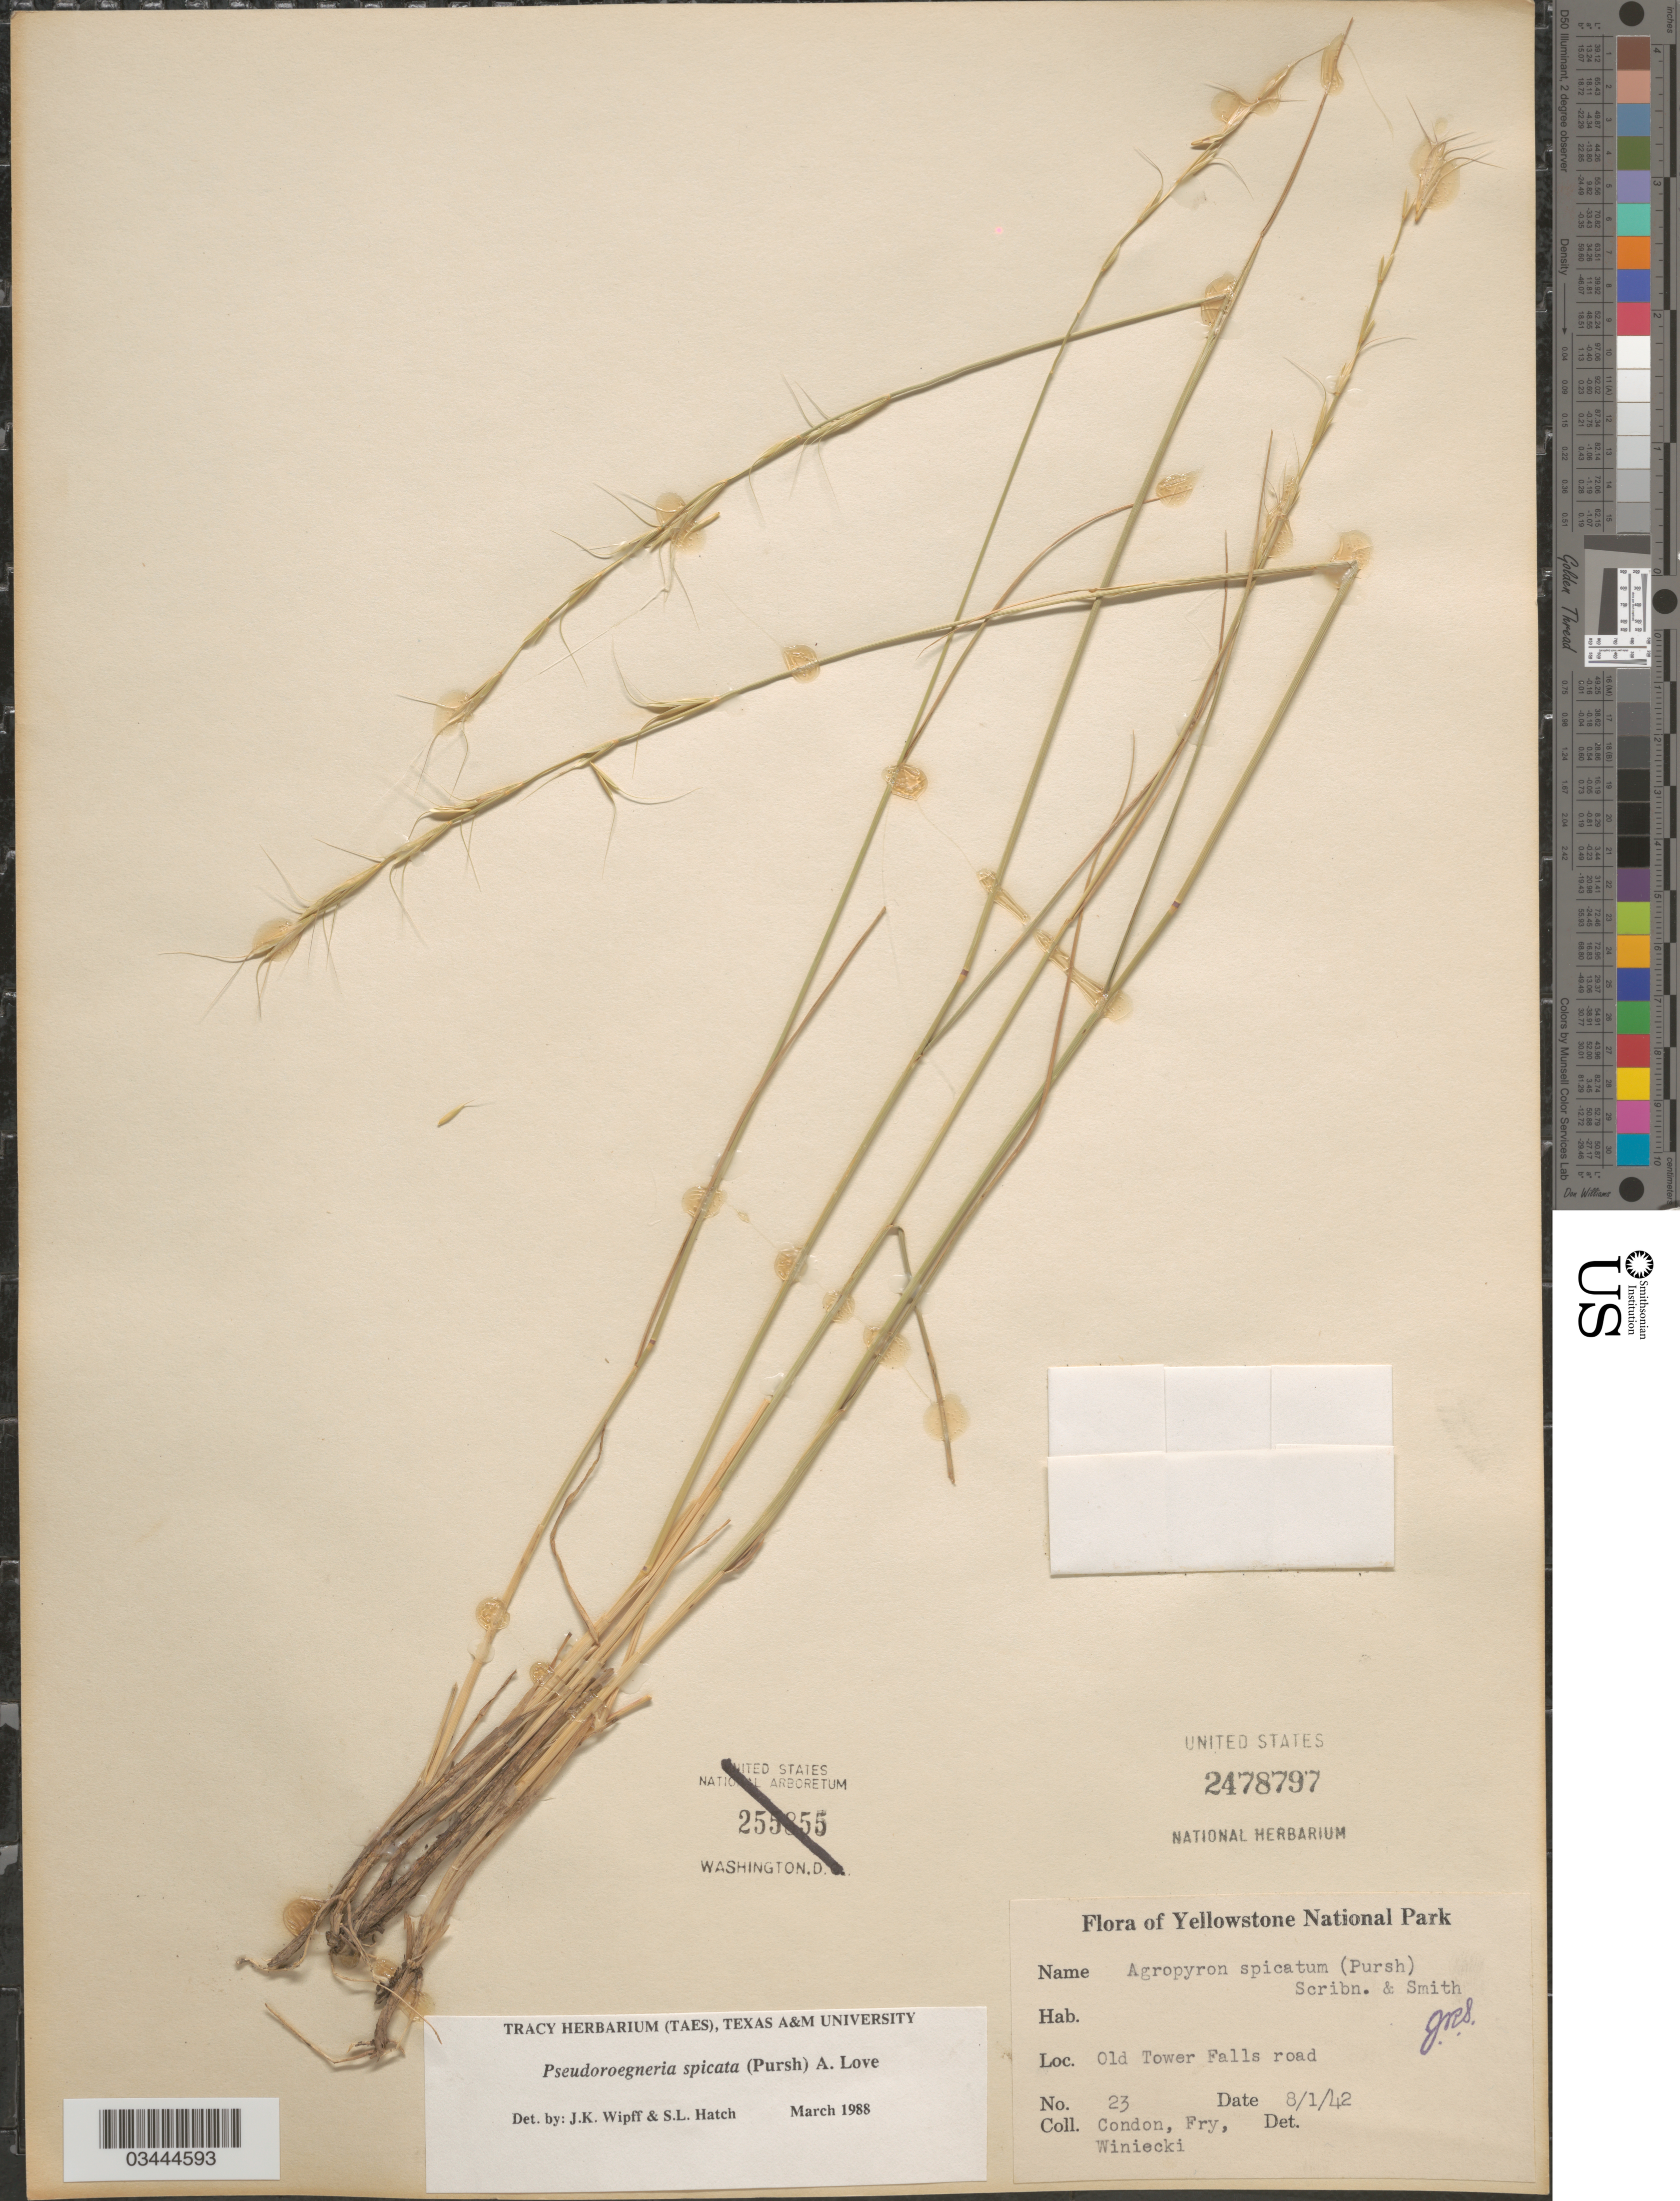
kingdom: Plantae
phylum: Tracheophyta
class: Liliopsida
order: Poales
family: Poaceae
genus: Pseudoroegneria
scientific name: Pseudoroegneria spicata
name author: (Pursh) Á. Löve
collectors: Condon, -. Fry & Winiecki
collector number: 23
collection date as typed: Transcribed d/m/y: 1/8/42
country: United States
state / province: Wyoming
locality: Yellowstone National Park. Old Tower Falls road.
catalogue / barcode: US 2478797